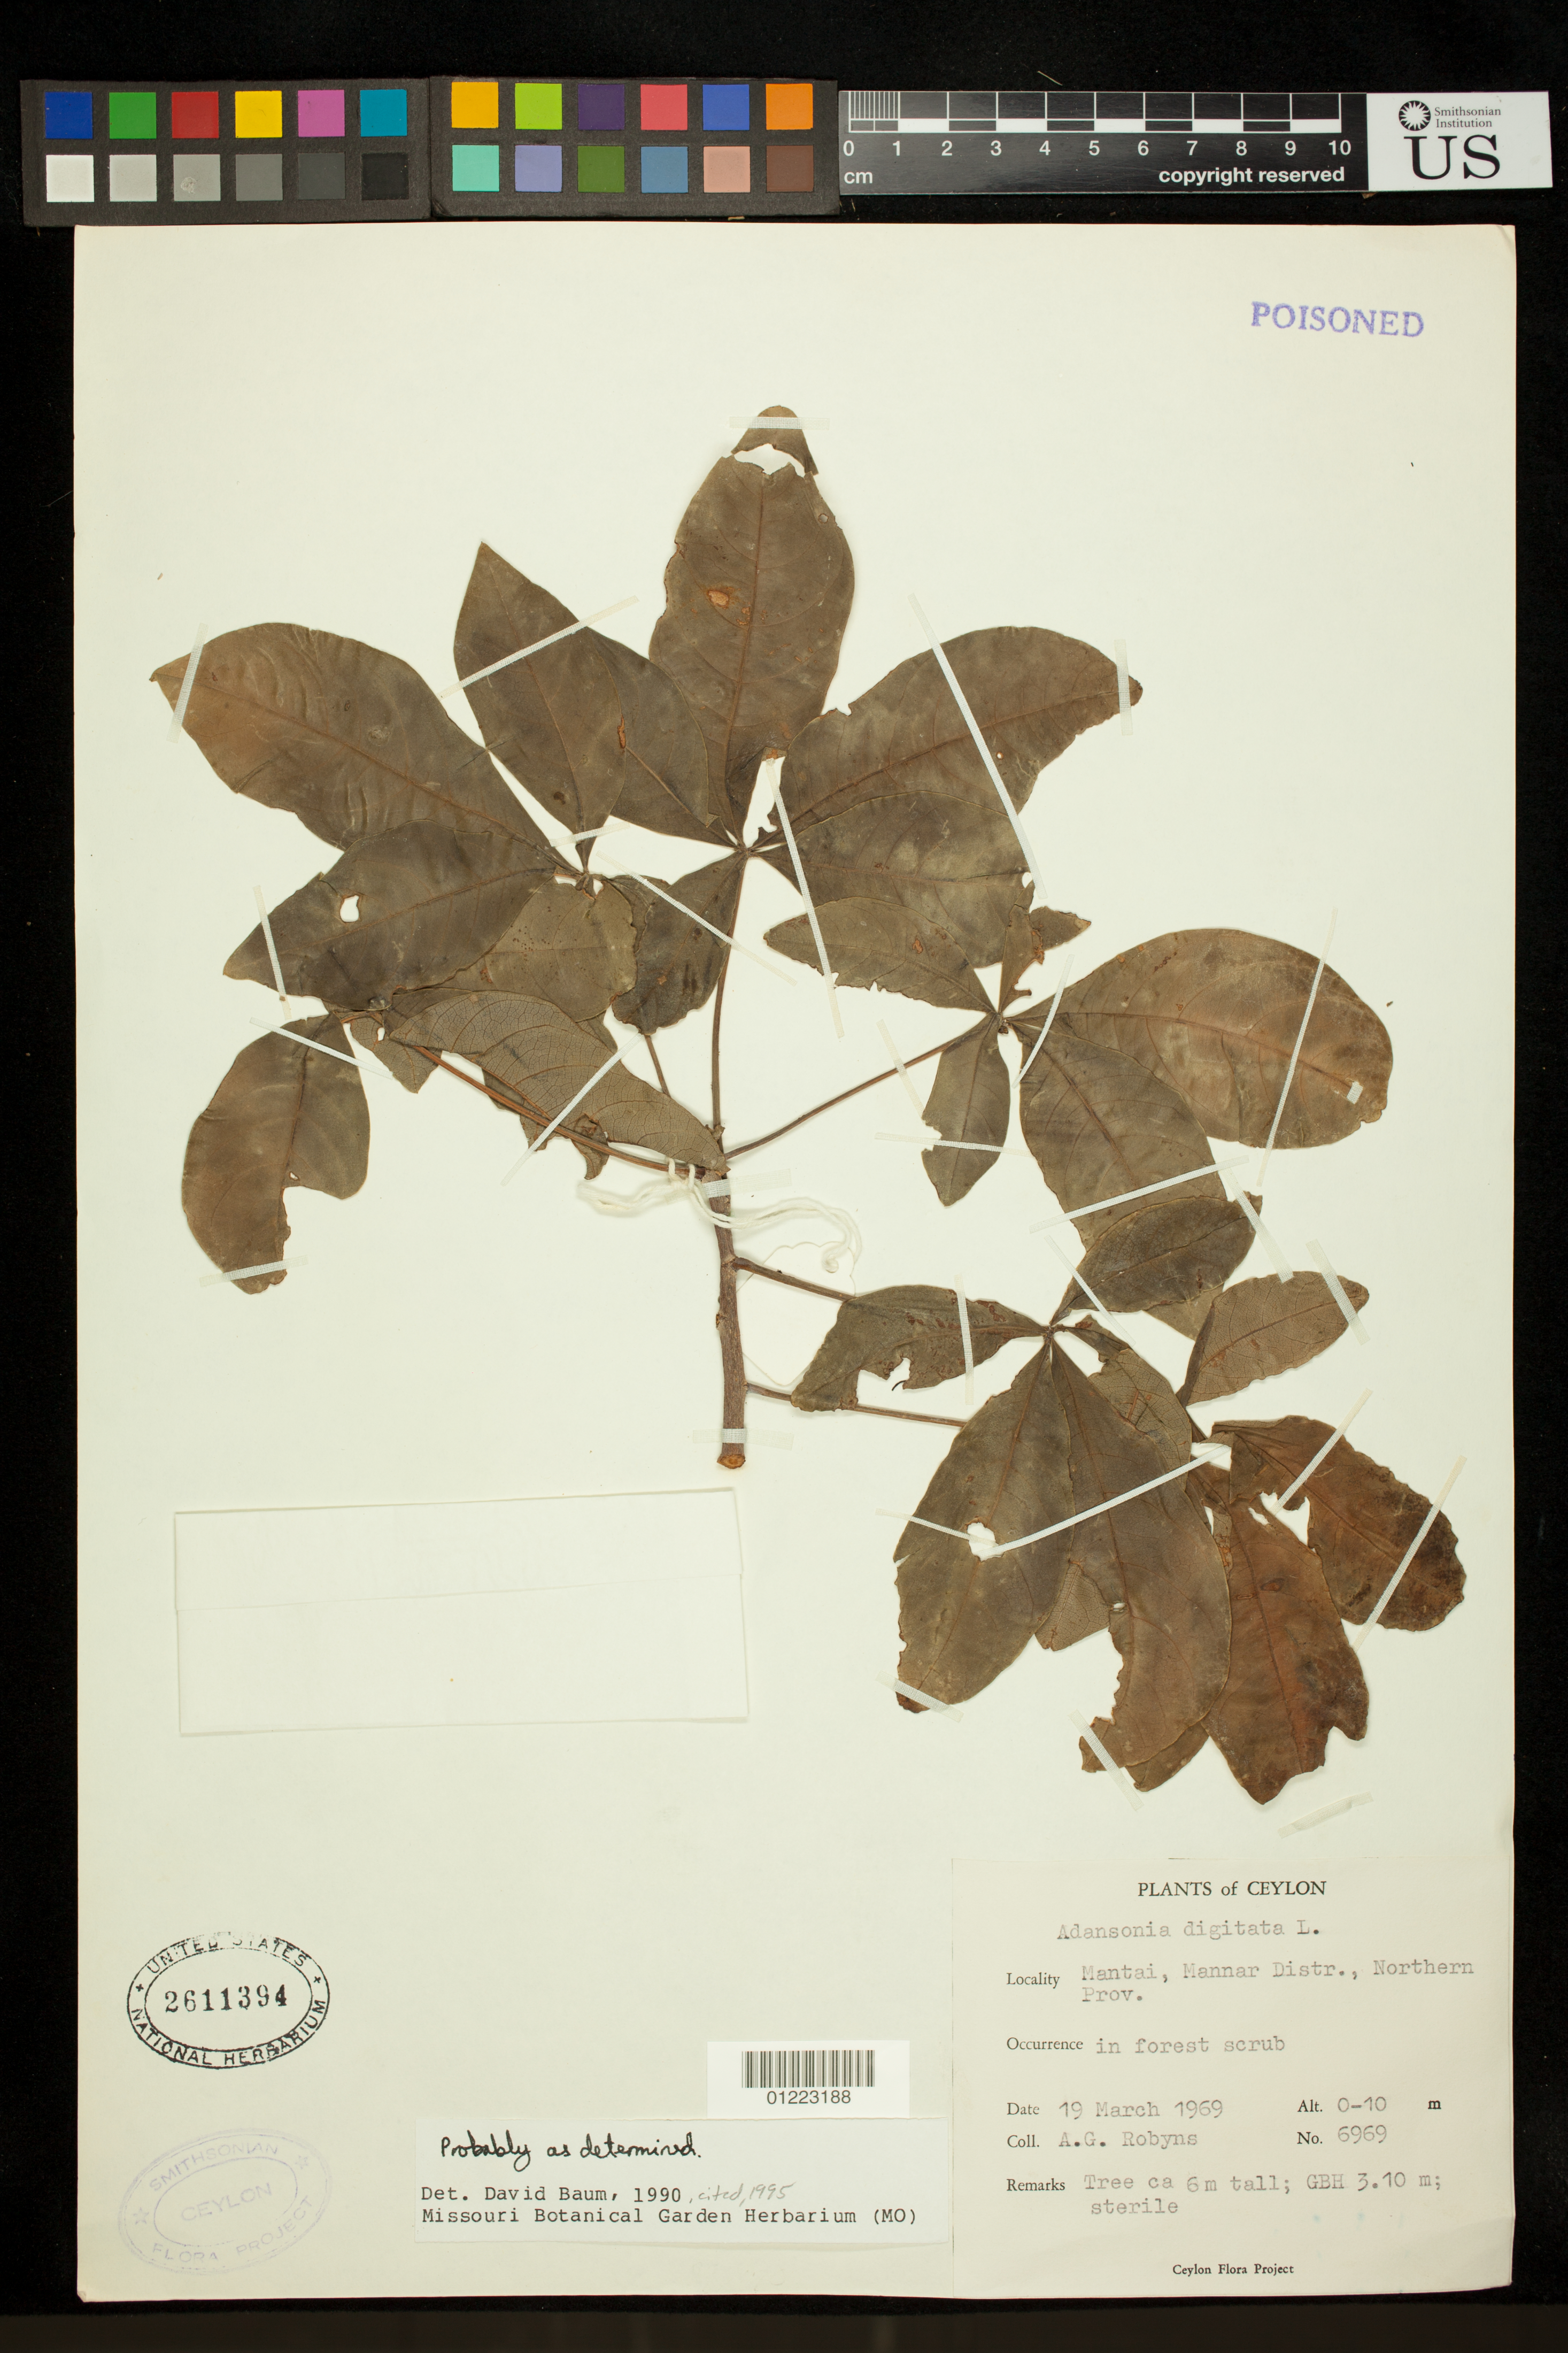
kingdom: Plantae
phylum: Tracheophyta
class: Magnoliopsida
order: Malvales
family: Malvaceae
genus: Adansonia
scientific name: Adansonia digitata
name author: L.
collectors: A. G. Robyns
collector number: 6969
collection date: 1969-03-19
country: Sri Lanka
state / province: Northern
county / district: Mannar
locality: Mantai. In forest scrub.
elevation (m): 0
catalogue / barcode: US 2611394